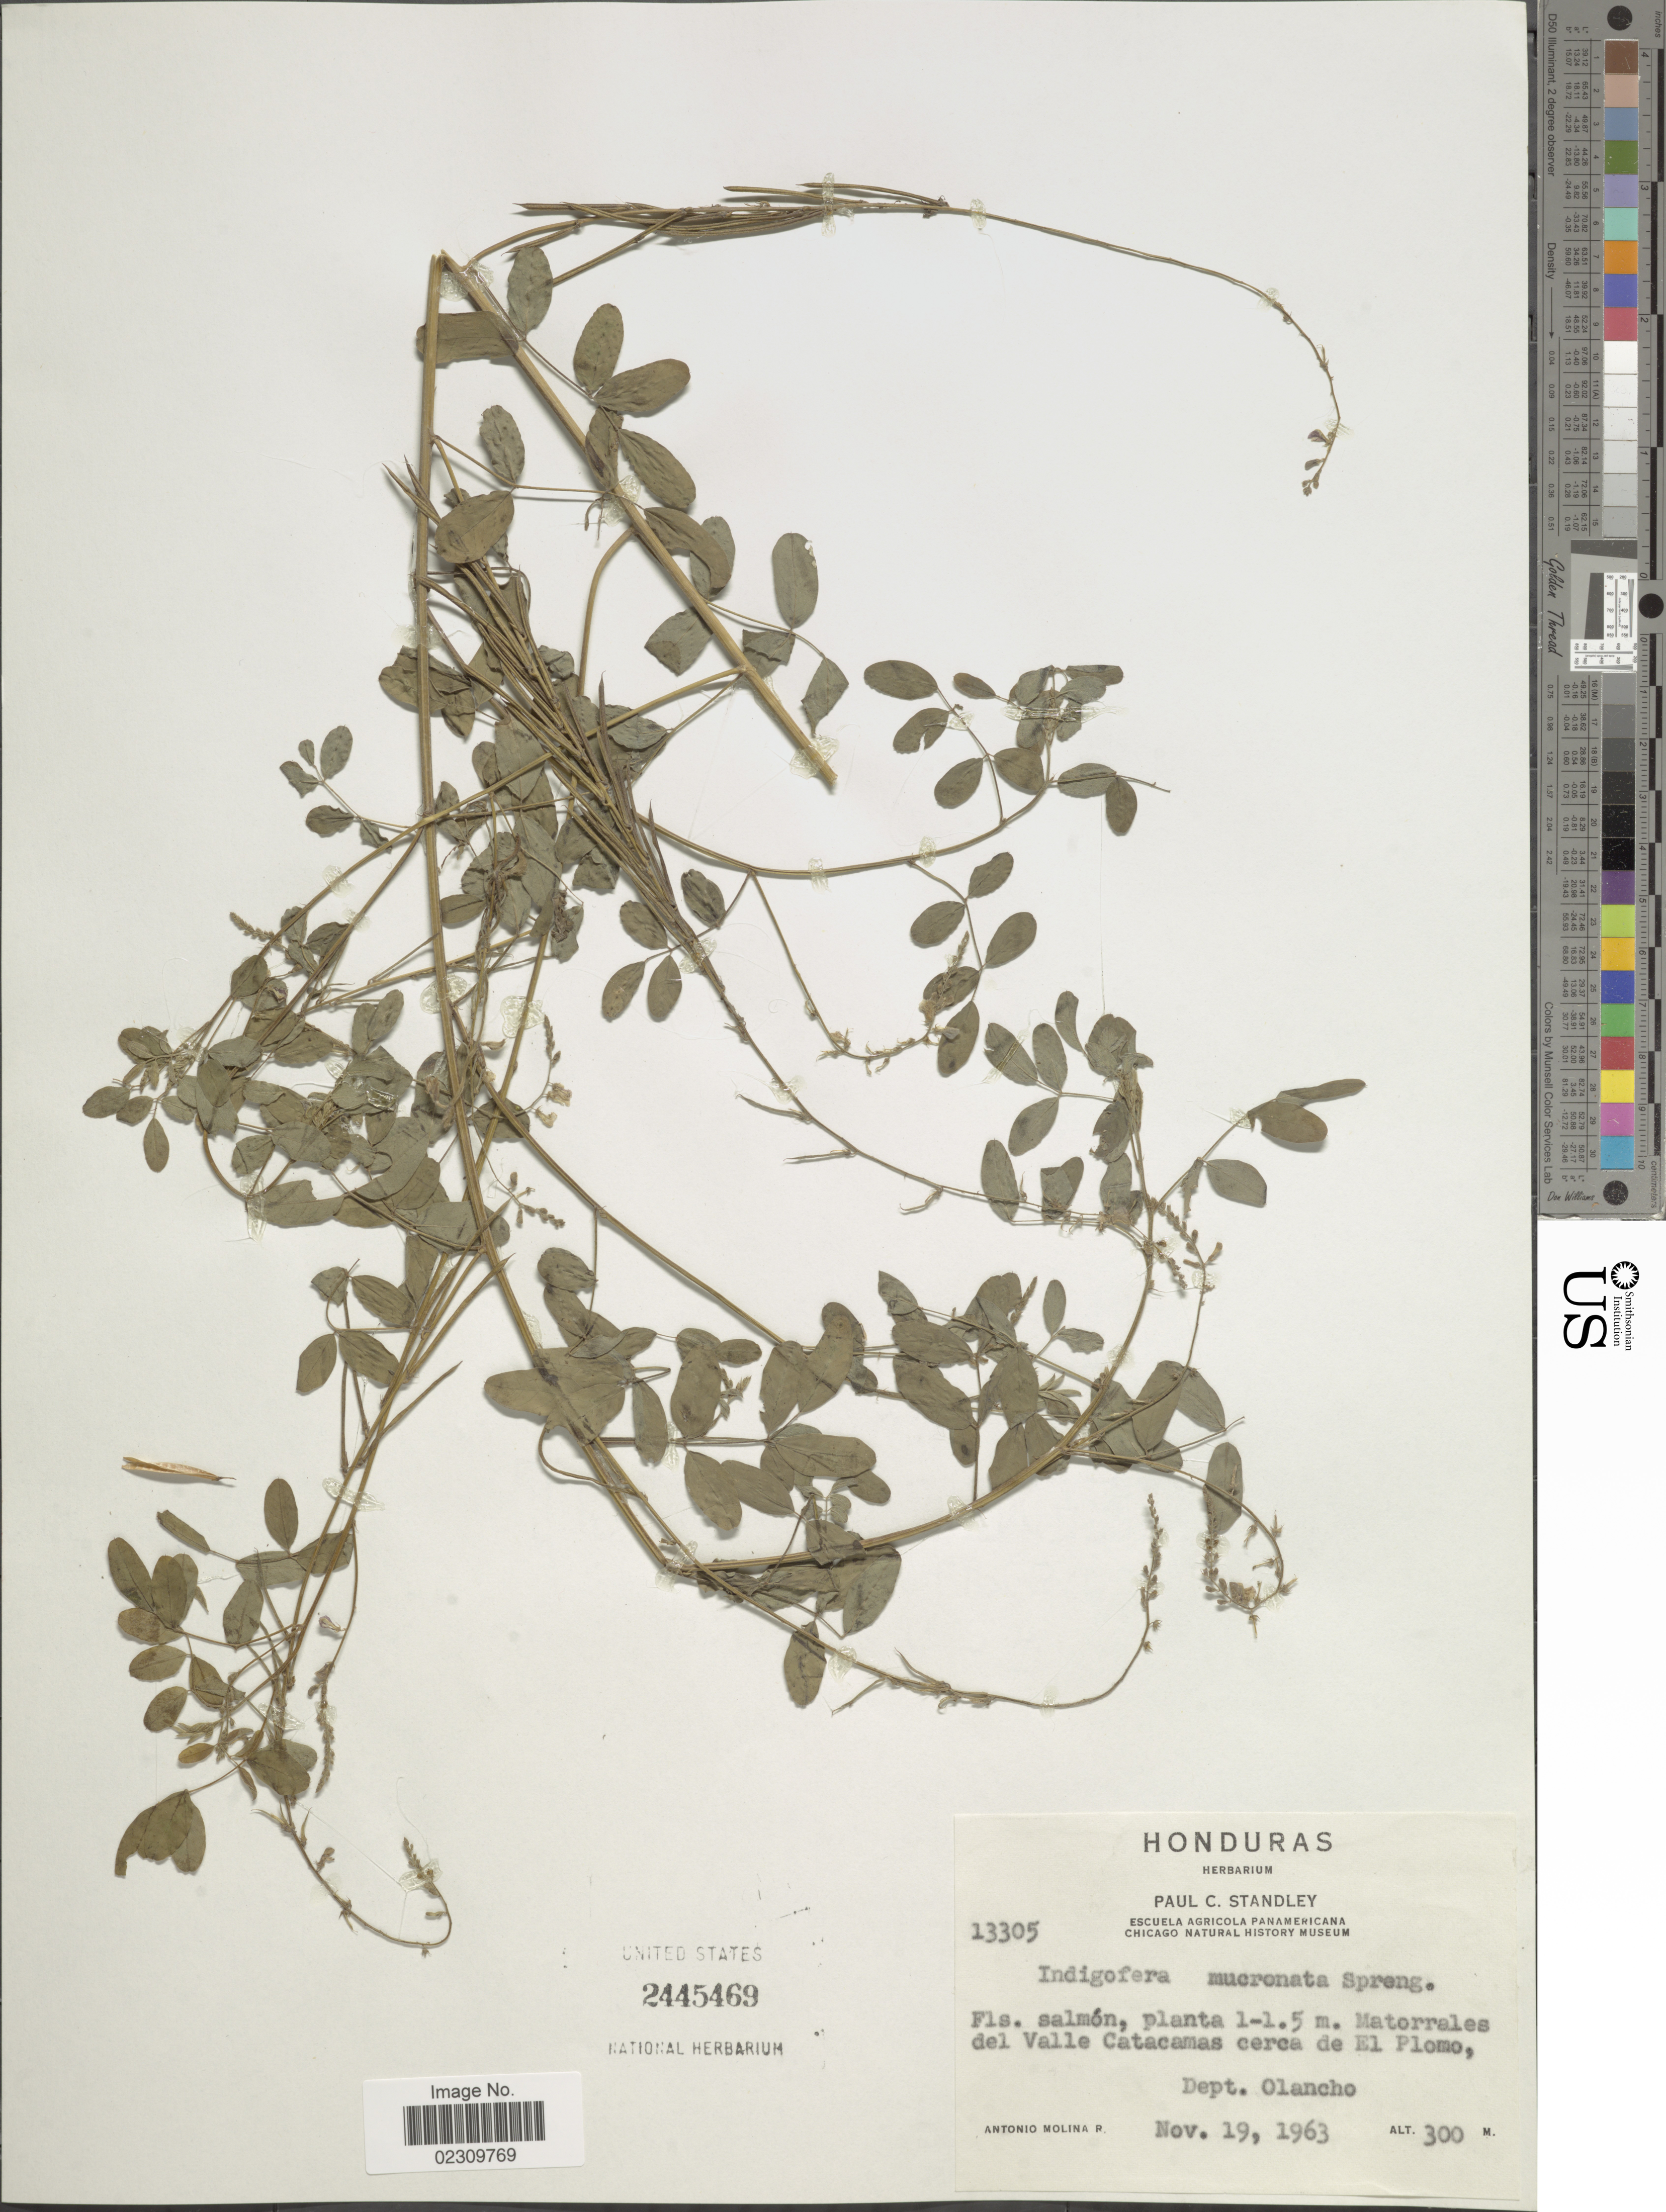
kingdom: Plantae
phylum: Tracheophyta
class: Magnoliopsida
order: Fabales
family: Fabaceae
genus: Indigofera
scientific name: Indigofera mucronata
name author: Lam.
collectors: A. Molina R.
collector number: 13305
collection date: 1963-11-19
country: Honduras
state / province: Olancho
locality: Matorrales del Valle Catacamas cerca de El Plomo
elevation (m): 300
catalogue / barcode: US 2445469